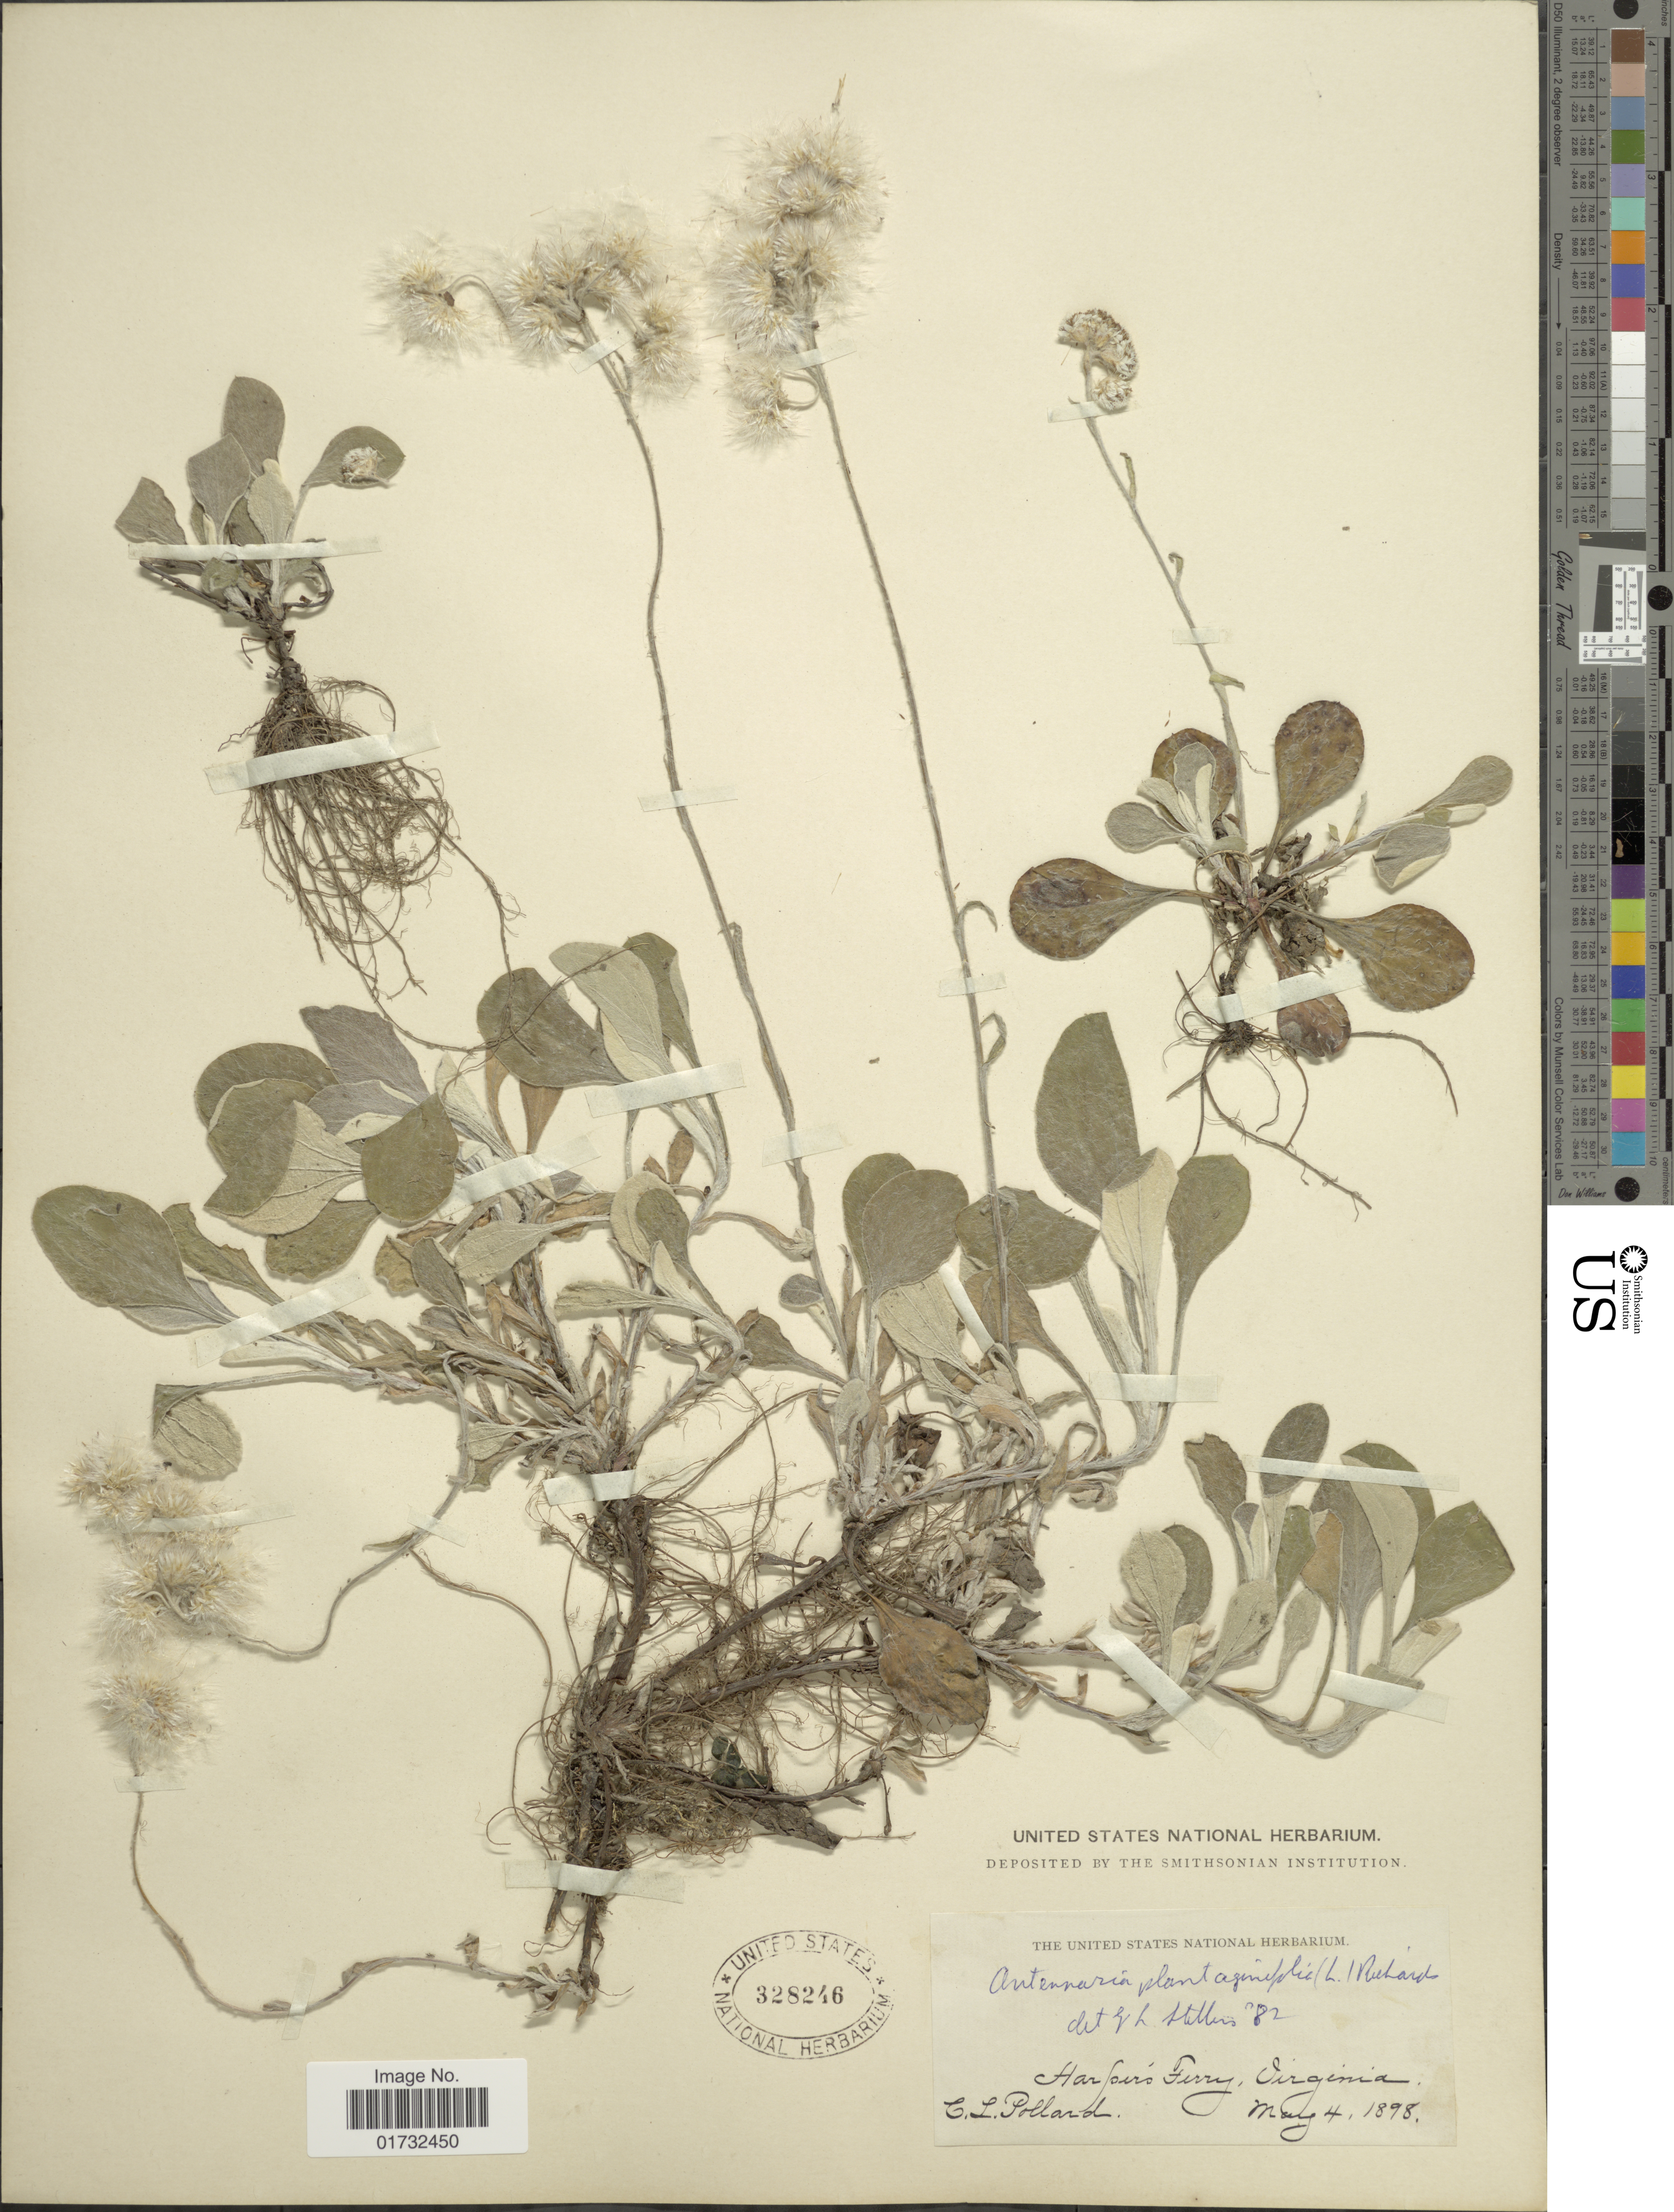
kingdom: Plantae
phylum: Tracheophyta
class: Magnoliopsida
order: Asterales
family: Asteraceae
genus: Antennaria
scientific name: Antennaria plantaginifolia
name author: (L.) Richardson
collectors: C. L. Pollard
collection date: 1898-05-04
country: United States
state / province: West Virginia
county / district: Jefferson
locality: Harper's Ferry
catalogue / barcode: US 328246